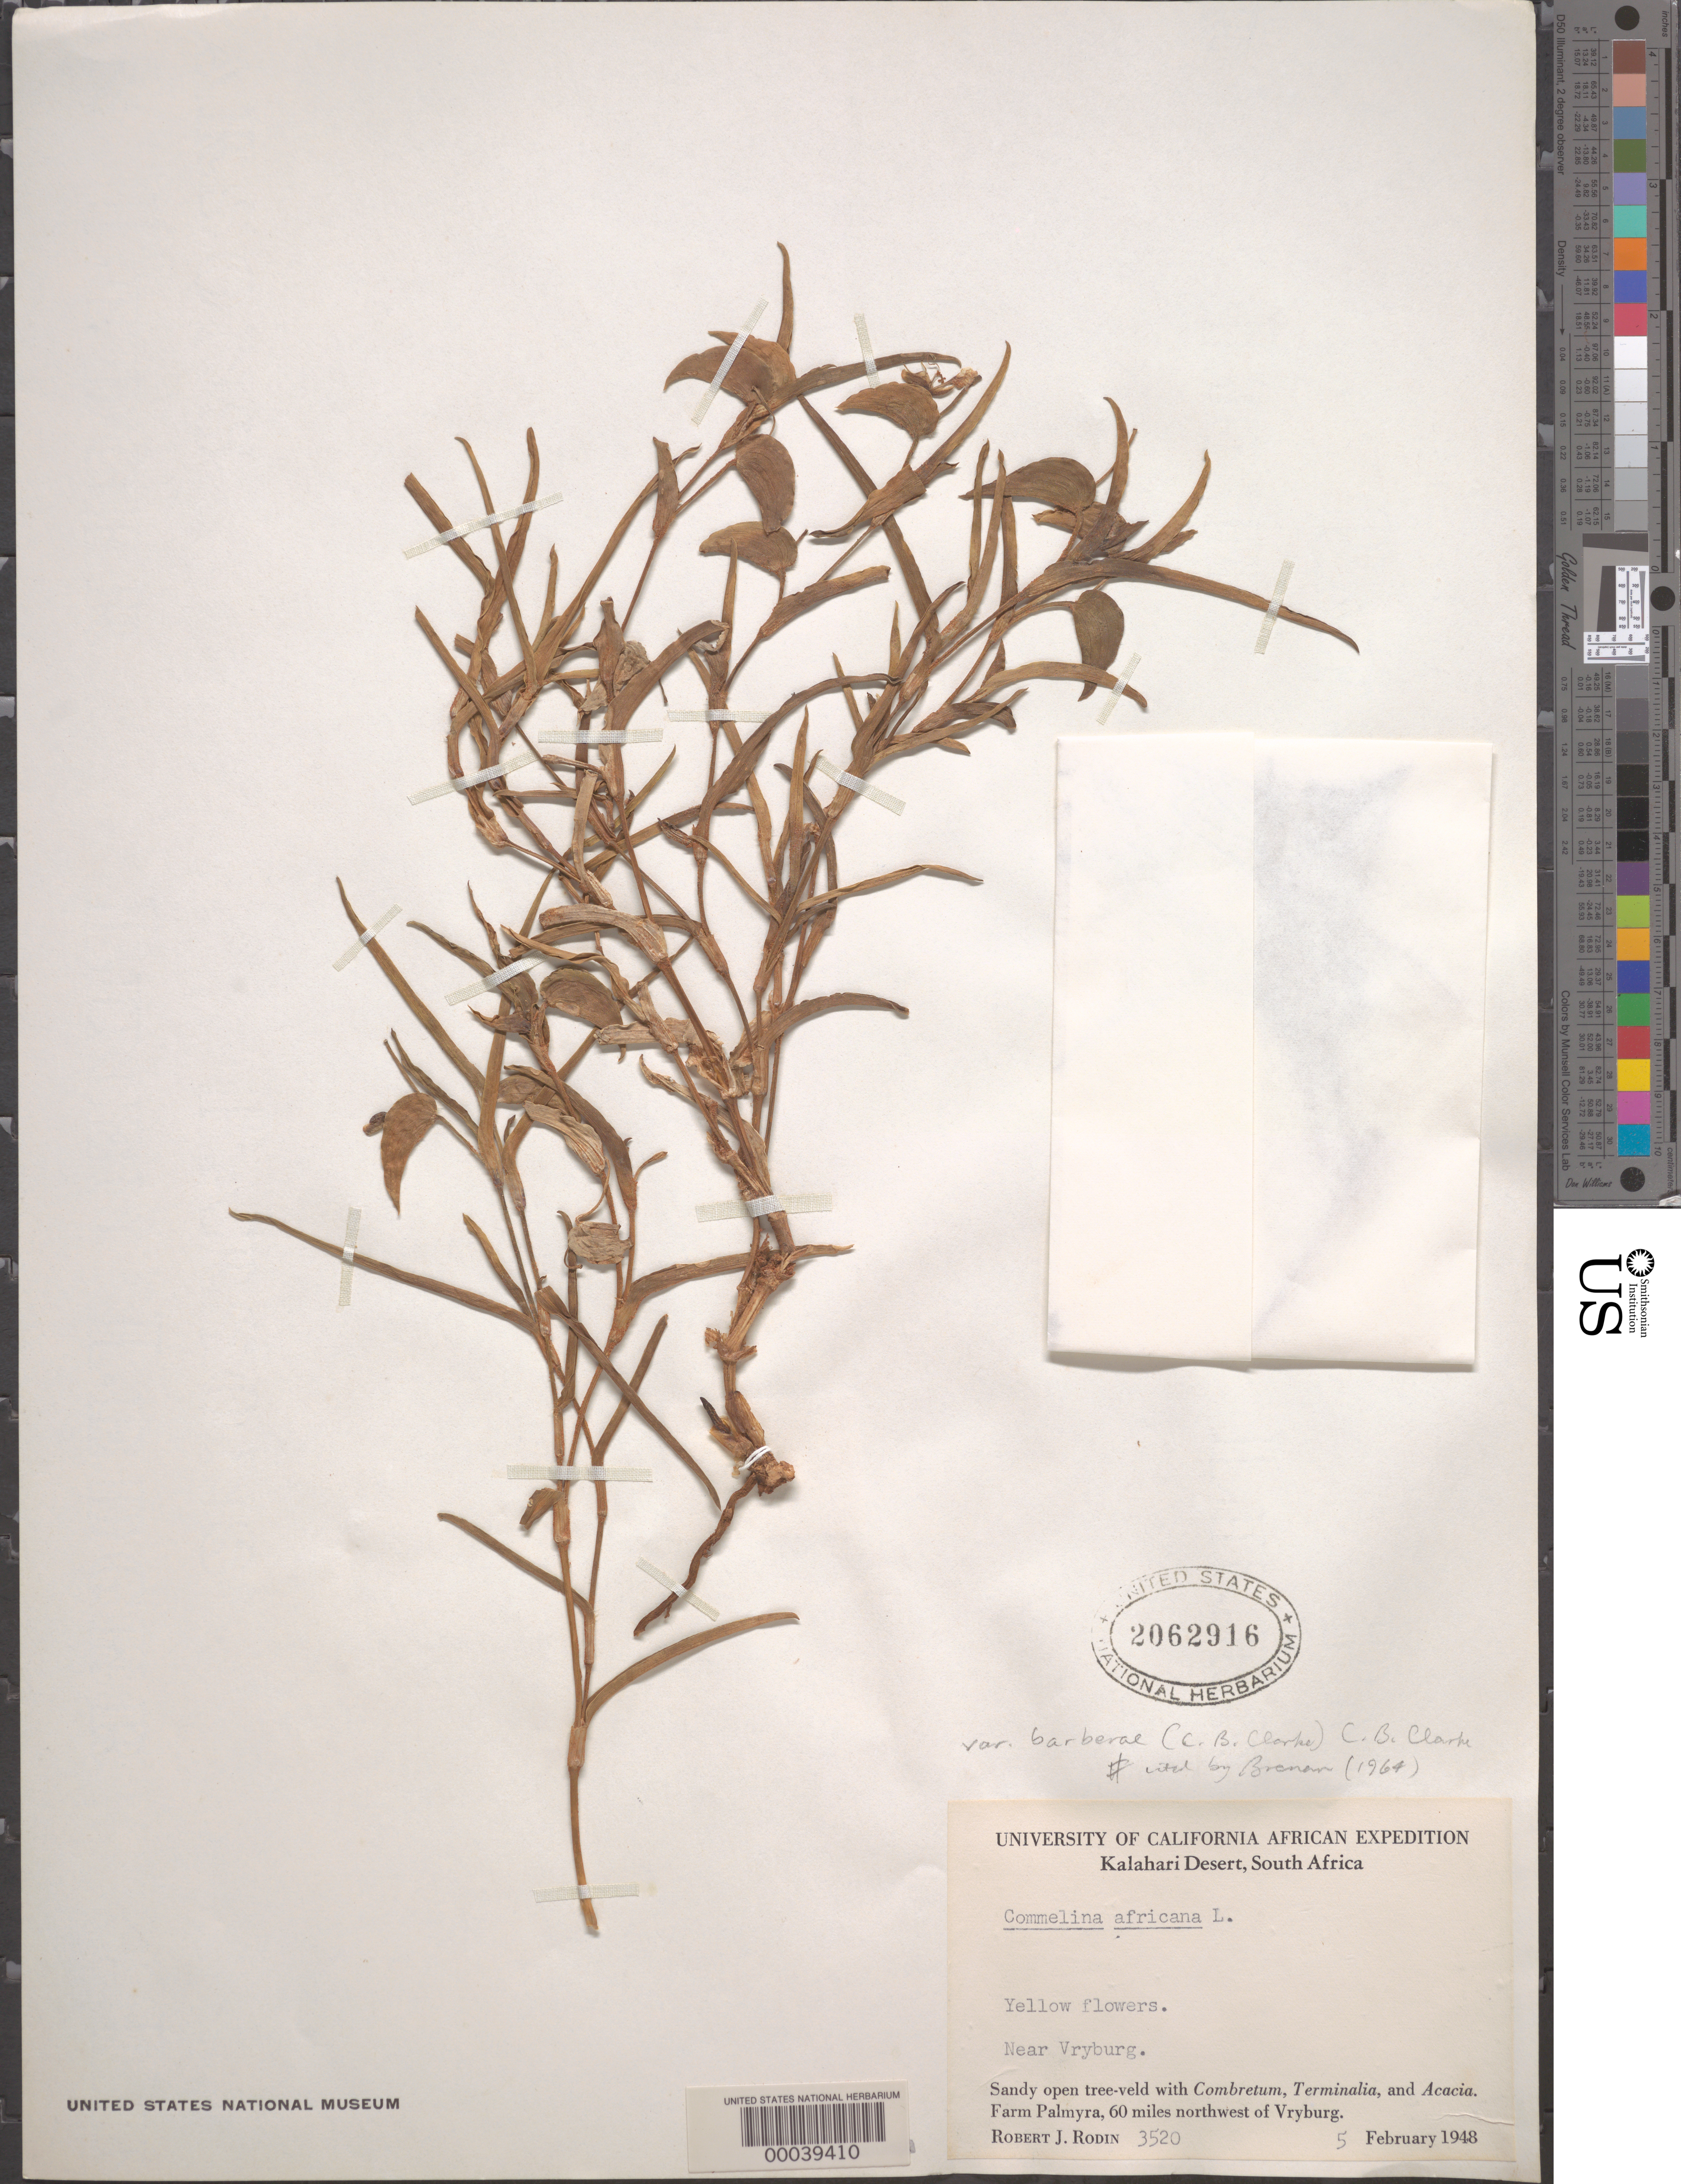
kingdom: Plantae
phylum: Tracheophyta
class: Liliopsida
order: Commelinales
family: Commelinaceae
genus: Commelina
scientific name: Commelina africana var. barberae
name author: (C.B. Clarke) C.B. Clarke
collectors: J. Rodin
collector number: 3520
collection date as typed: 05 Feb 1948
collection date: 1948-02-05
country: South Africa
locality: Kalahari desert, nw of vryburg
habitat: Sandy open tree-veld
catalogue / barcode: US 2062916